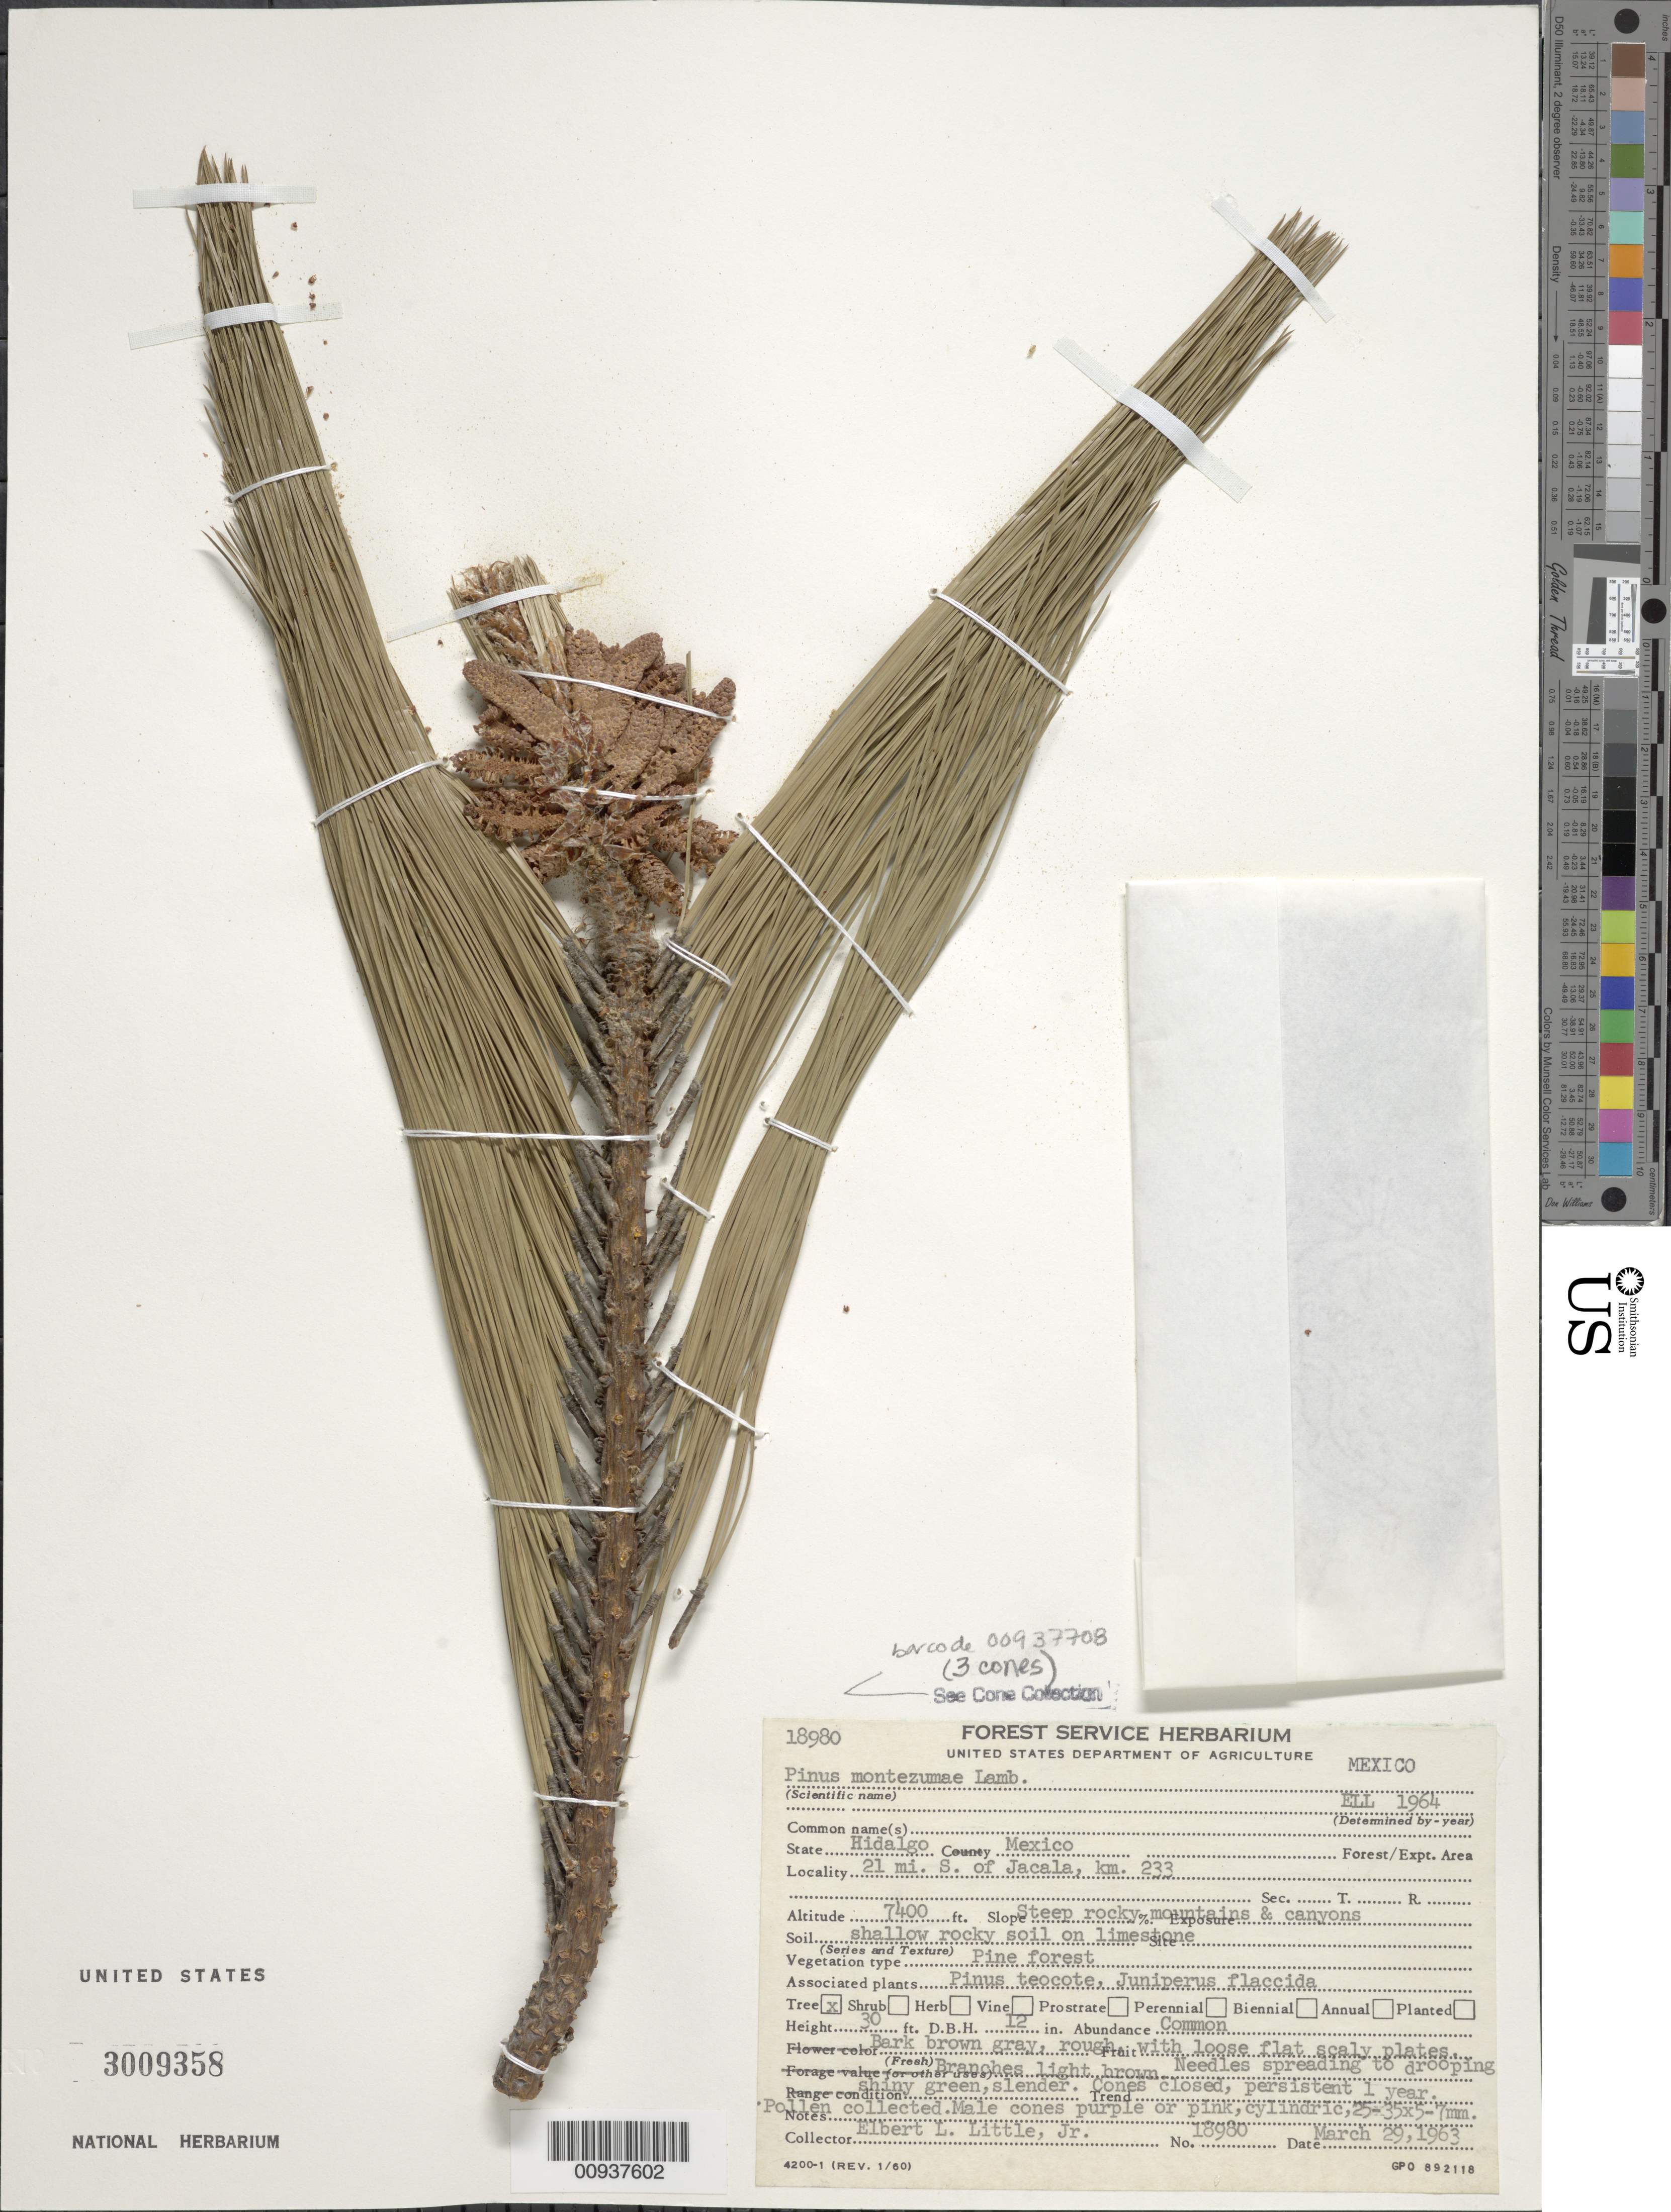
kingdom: Plantae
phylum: Tracheophyta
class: Pinopsida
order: Pinales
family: Pinaceae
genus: Pinus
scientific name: Pinus montezumae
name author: Lamb.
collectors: E. L. Little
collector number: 18980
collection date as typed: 29 Mar 1963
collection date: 1963-03-29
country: Mexico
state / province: Hidalgo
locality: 21 mi. S. of Jacala, km. 233.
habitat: Pine forest. Steep rocky mountains and canyons. Shallow rocky soil on limestone. Associated plants Pinus teocote, Juniperus flaccida.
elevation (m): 2256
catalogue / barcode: US 3009358